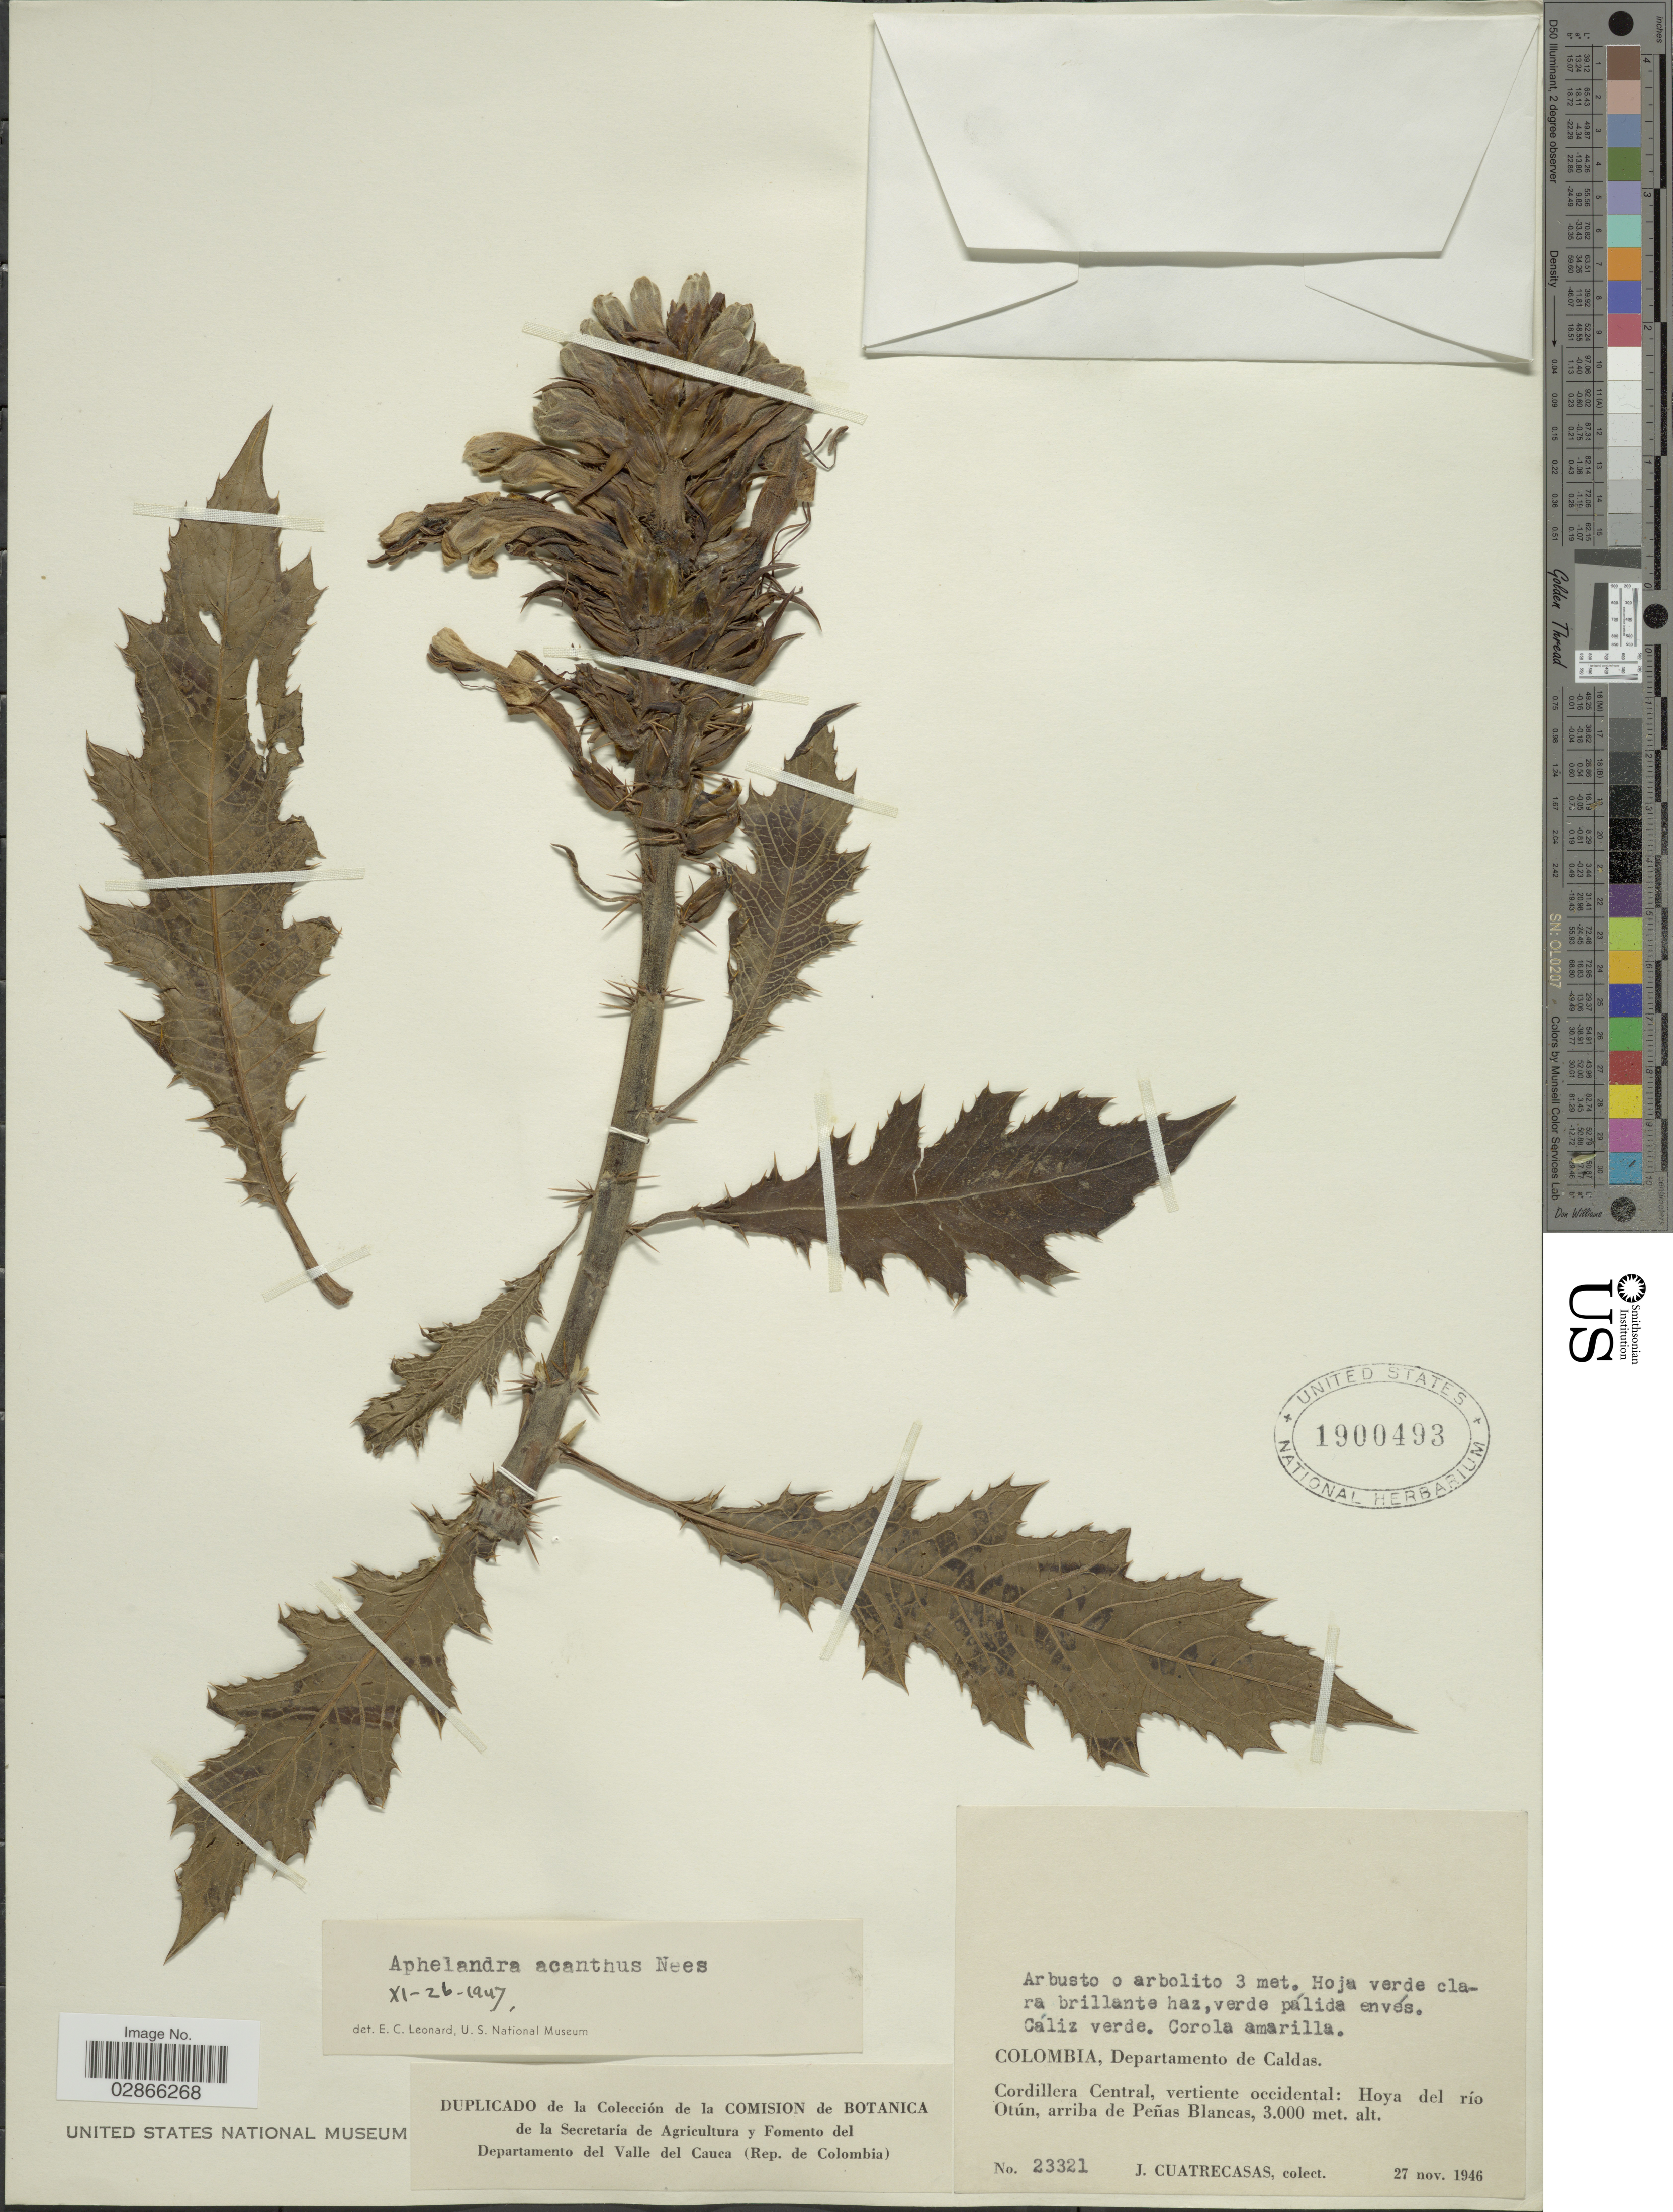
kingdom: Plantae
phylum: Tracheophyta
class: Magnoliopsida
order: Lamiales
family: Acanthaceae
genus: Aphelandra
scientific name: Aphelandra acanthus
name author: Nees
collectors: J. Cuatrecasas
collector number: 23321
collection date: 1946-11-27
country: Colombia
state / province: Caldas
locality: Departamento de Caldas. Cordillera Central, vertiente occidental: Hoya del río Otún, arriba de Peñas Blancas.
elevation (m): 3000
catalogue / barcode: US 1900493